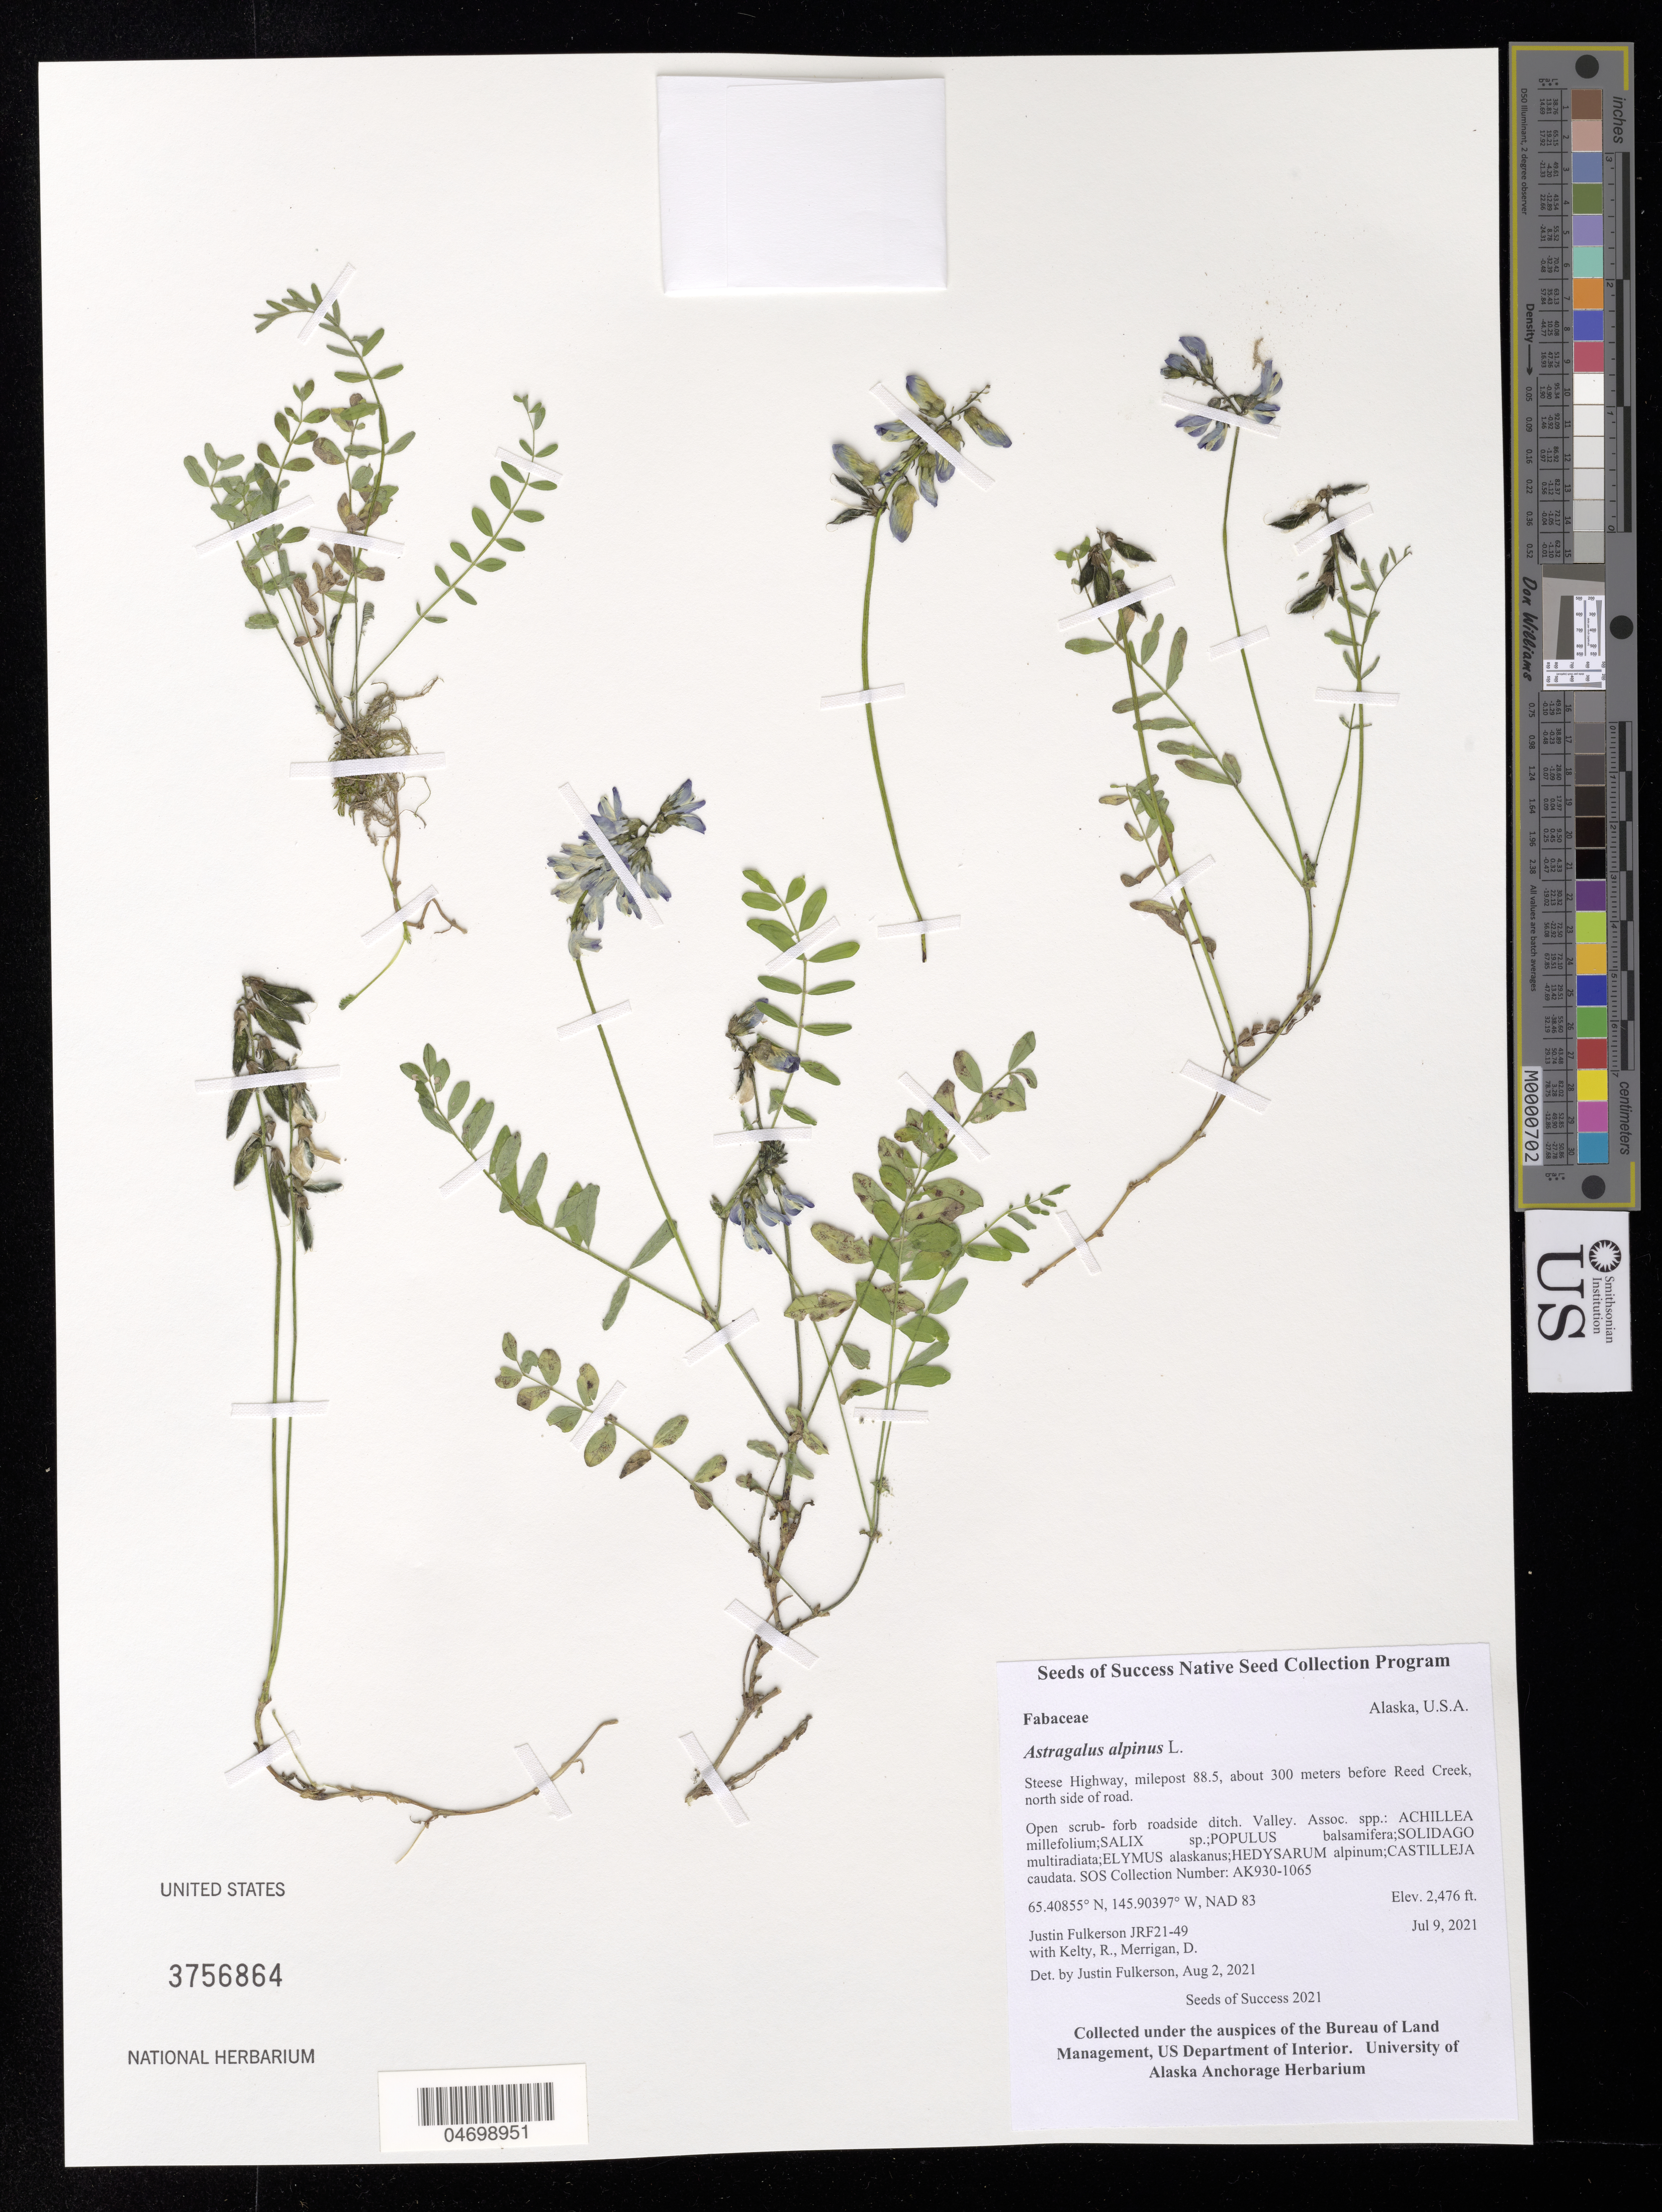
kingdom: Plantae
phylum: Tracheophyta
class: Magnoliopsida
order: Fabales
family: Fabaceae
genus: Astragalus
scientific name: Astragalus alpinus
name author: L.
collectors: J. Fulkerson, R. Kelty & D. Merrigan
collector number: AK930-1065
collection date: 2021-07-09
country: United States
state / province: Alaska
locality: Steese Hwy, milepost 88.5, about 300 meters before Reed Creek, north side of road.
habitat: Open scrub-forb roadside ditch. Valley. With Salix sp., Populus balsamifera, Solidago multiradiata, etc.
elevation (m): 755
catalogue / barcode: US 3756864